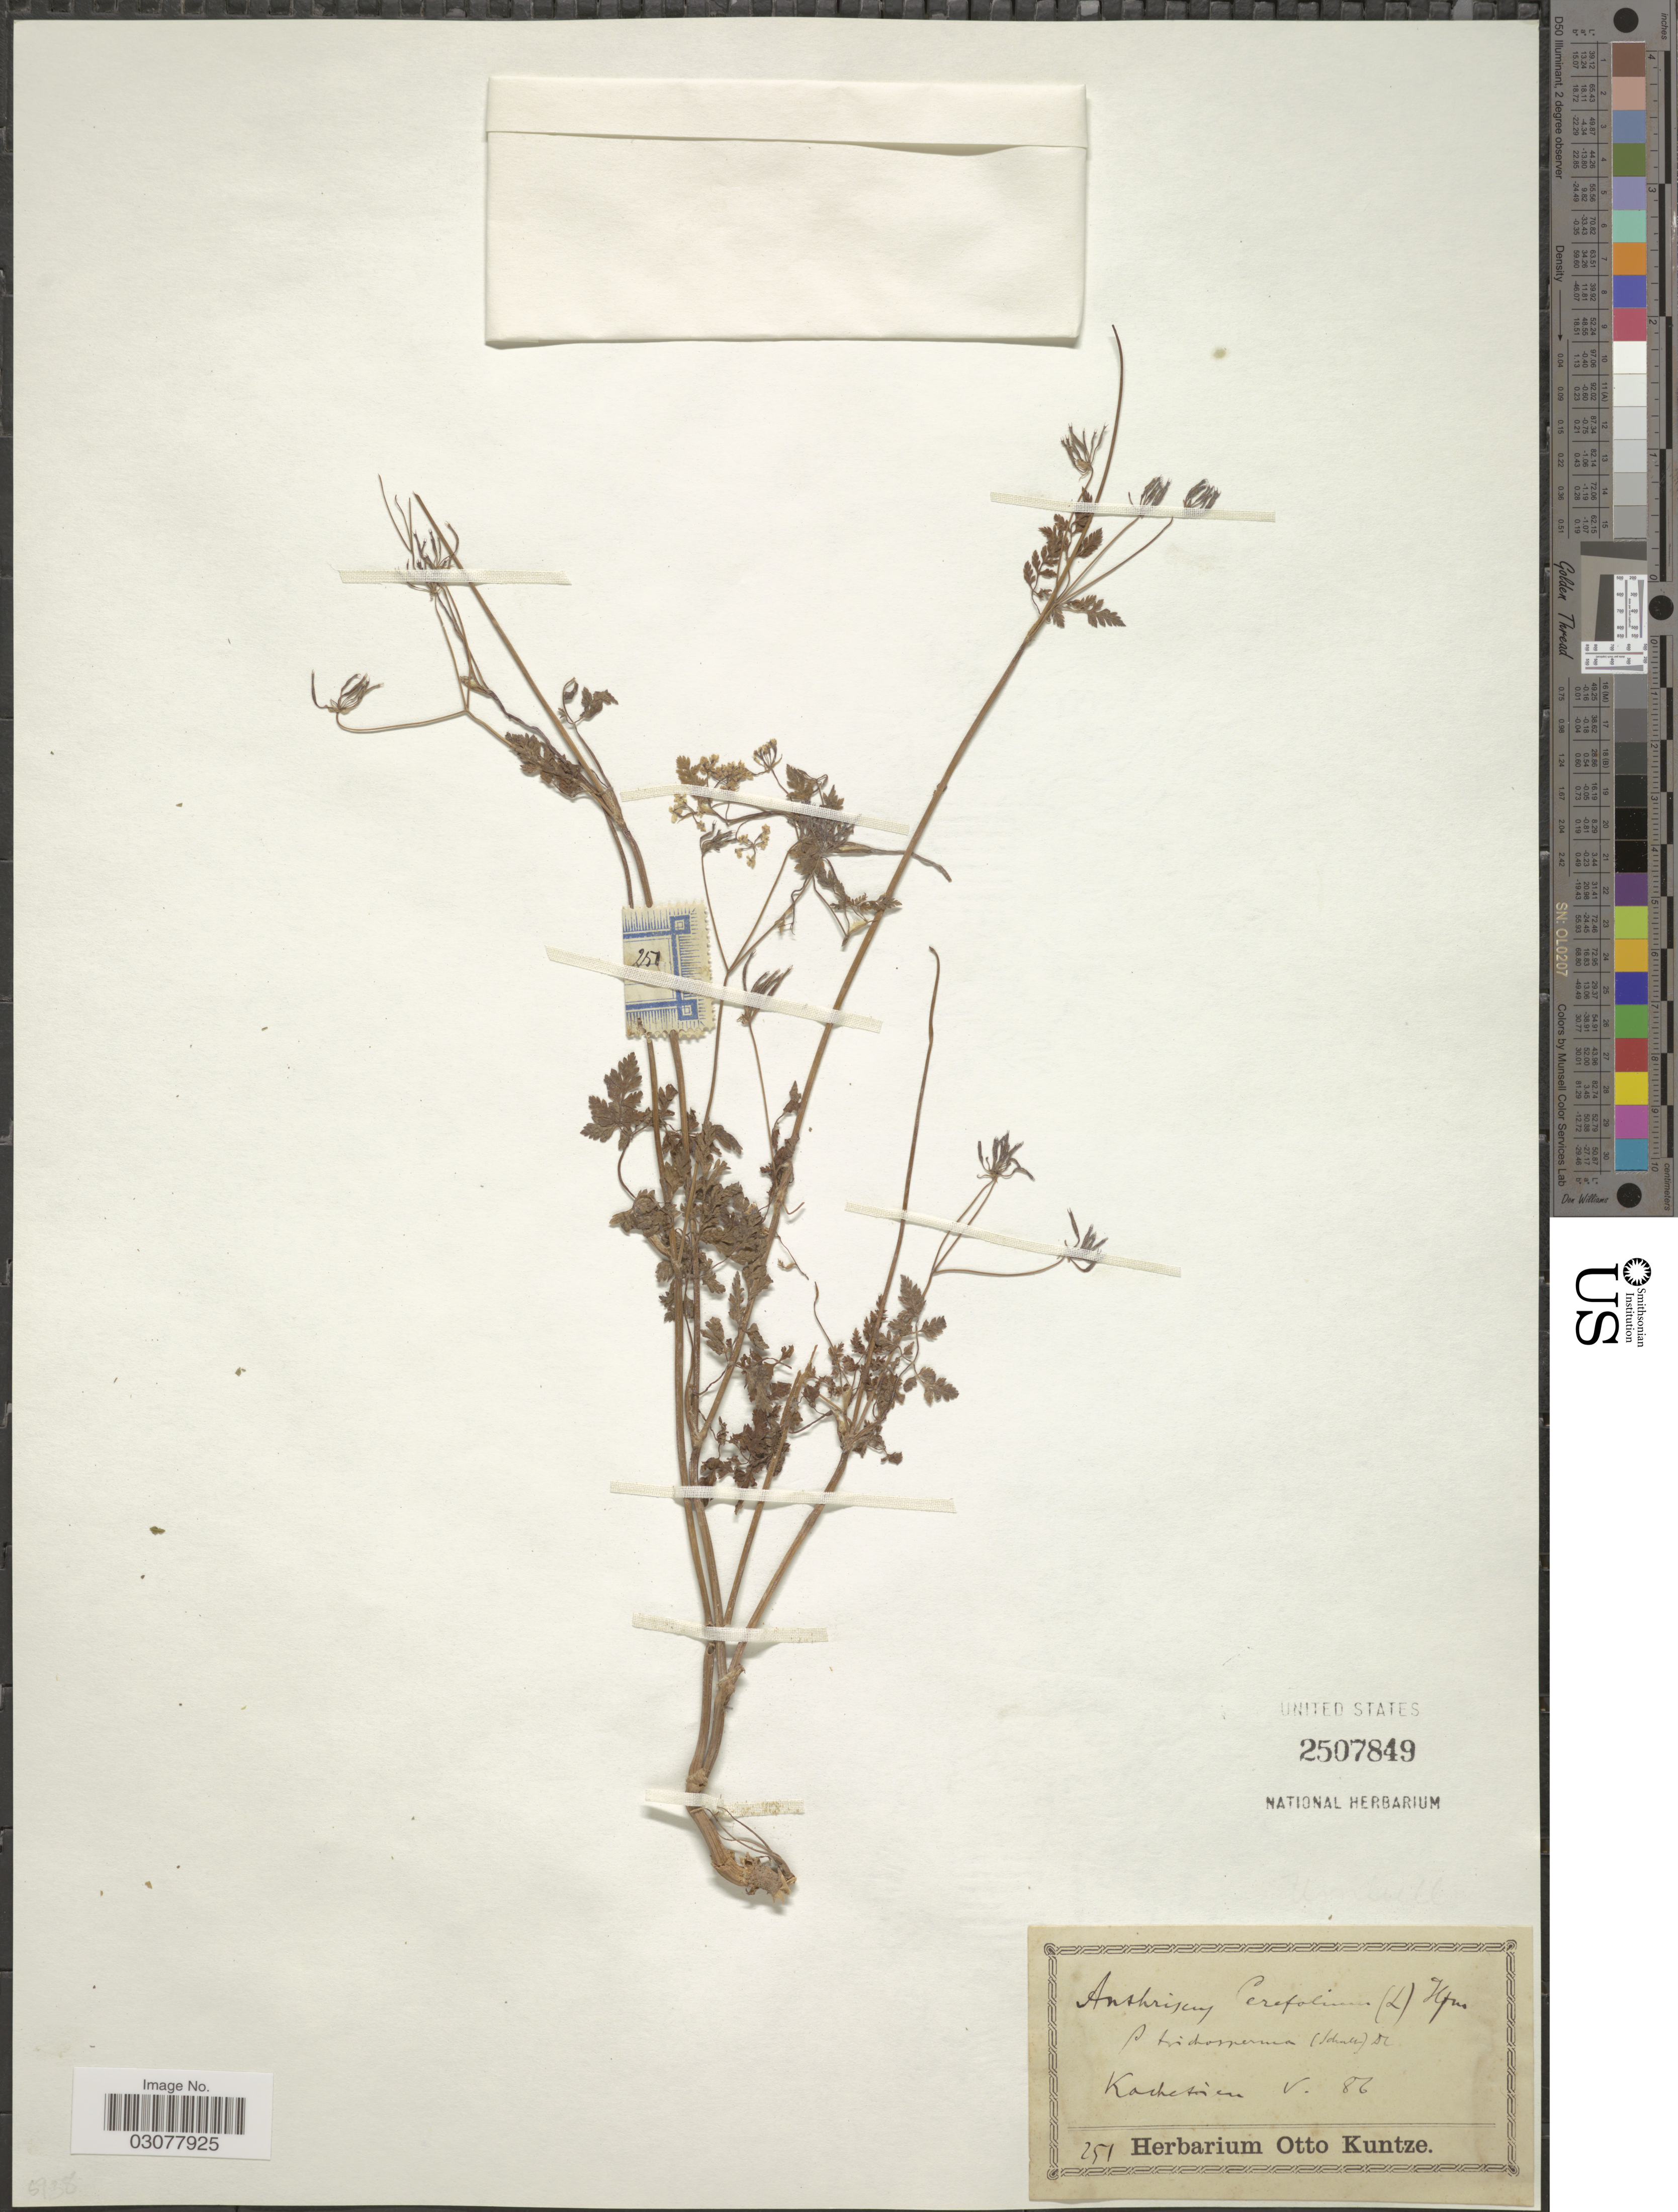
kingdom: Plantae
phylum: Tracheophyta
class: Magnoliopsida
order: Apiales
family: Apiaceae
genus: Anthriscus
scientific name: Anthriscus cerefolium var. trichocarpus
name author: Neilr.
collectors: ex Herb. O. Kuntze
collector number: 251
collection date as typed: Transcribed d/m/y: /5/86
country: Georgia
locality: Kachetien.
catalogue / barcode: US 2507849